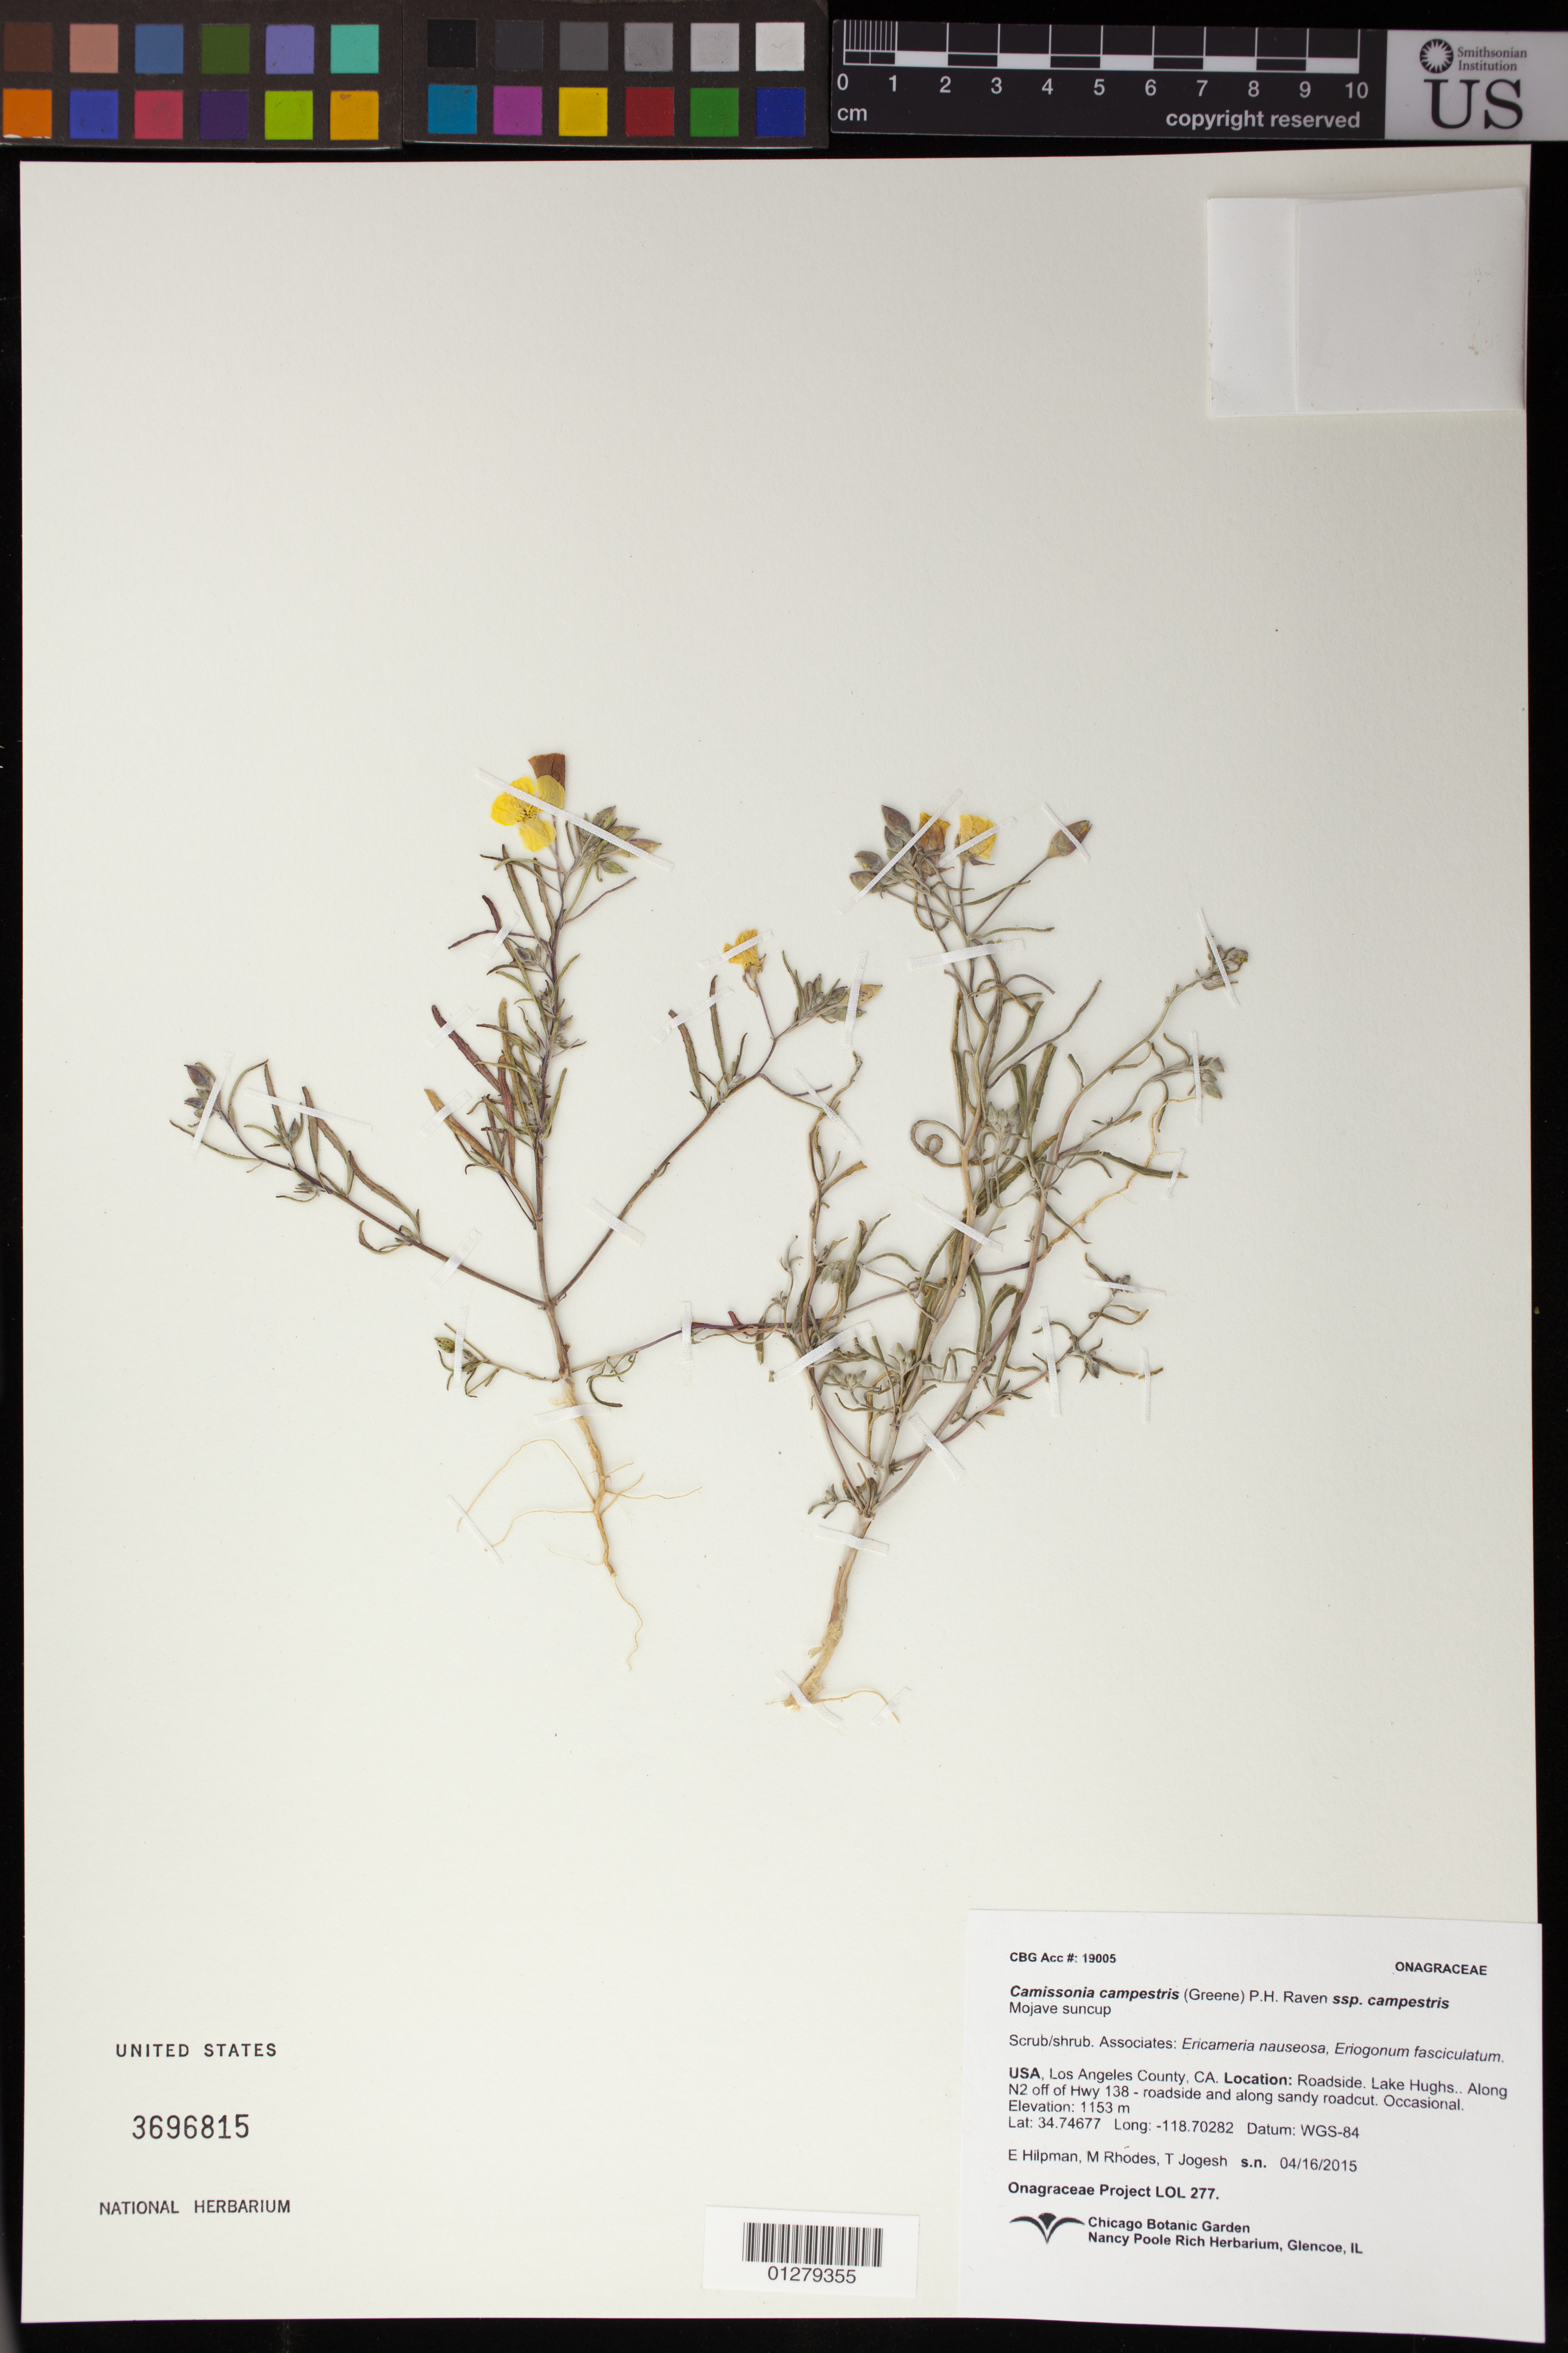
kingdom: Plantae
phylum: Tracheophyta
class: Magnoliopsida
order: Myrtales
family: Onagraceae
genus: Camissonia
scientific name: Camissonia campestris subsp. campestris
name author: (Greene) P.H. Raven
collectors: E. Hilpman, M. Rhodes & T. Jojesh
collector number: LOL 277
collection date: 2016-04-16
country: United States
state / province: California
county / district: Los Angeles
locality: Along N2 off of Hwy 138 - roadside and along sandy roadcut. Occasional.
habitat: Scrub/shrub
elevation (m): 1153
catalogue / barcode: US 3696815